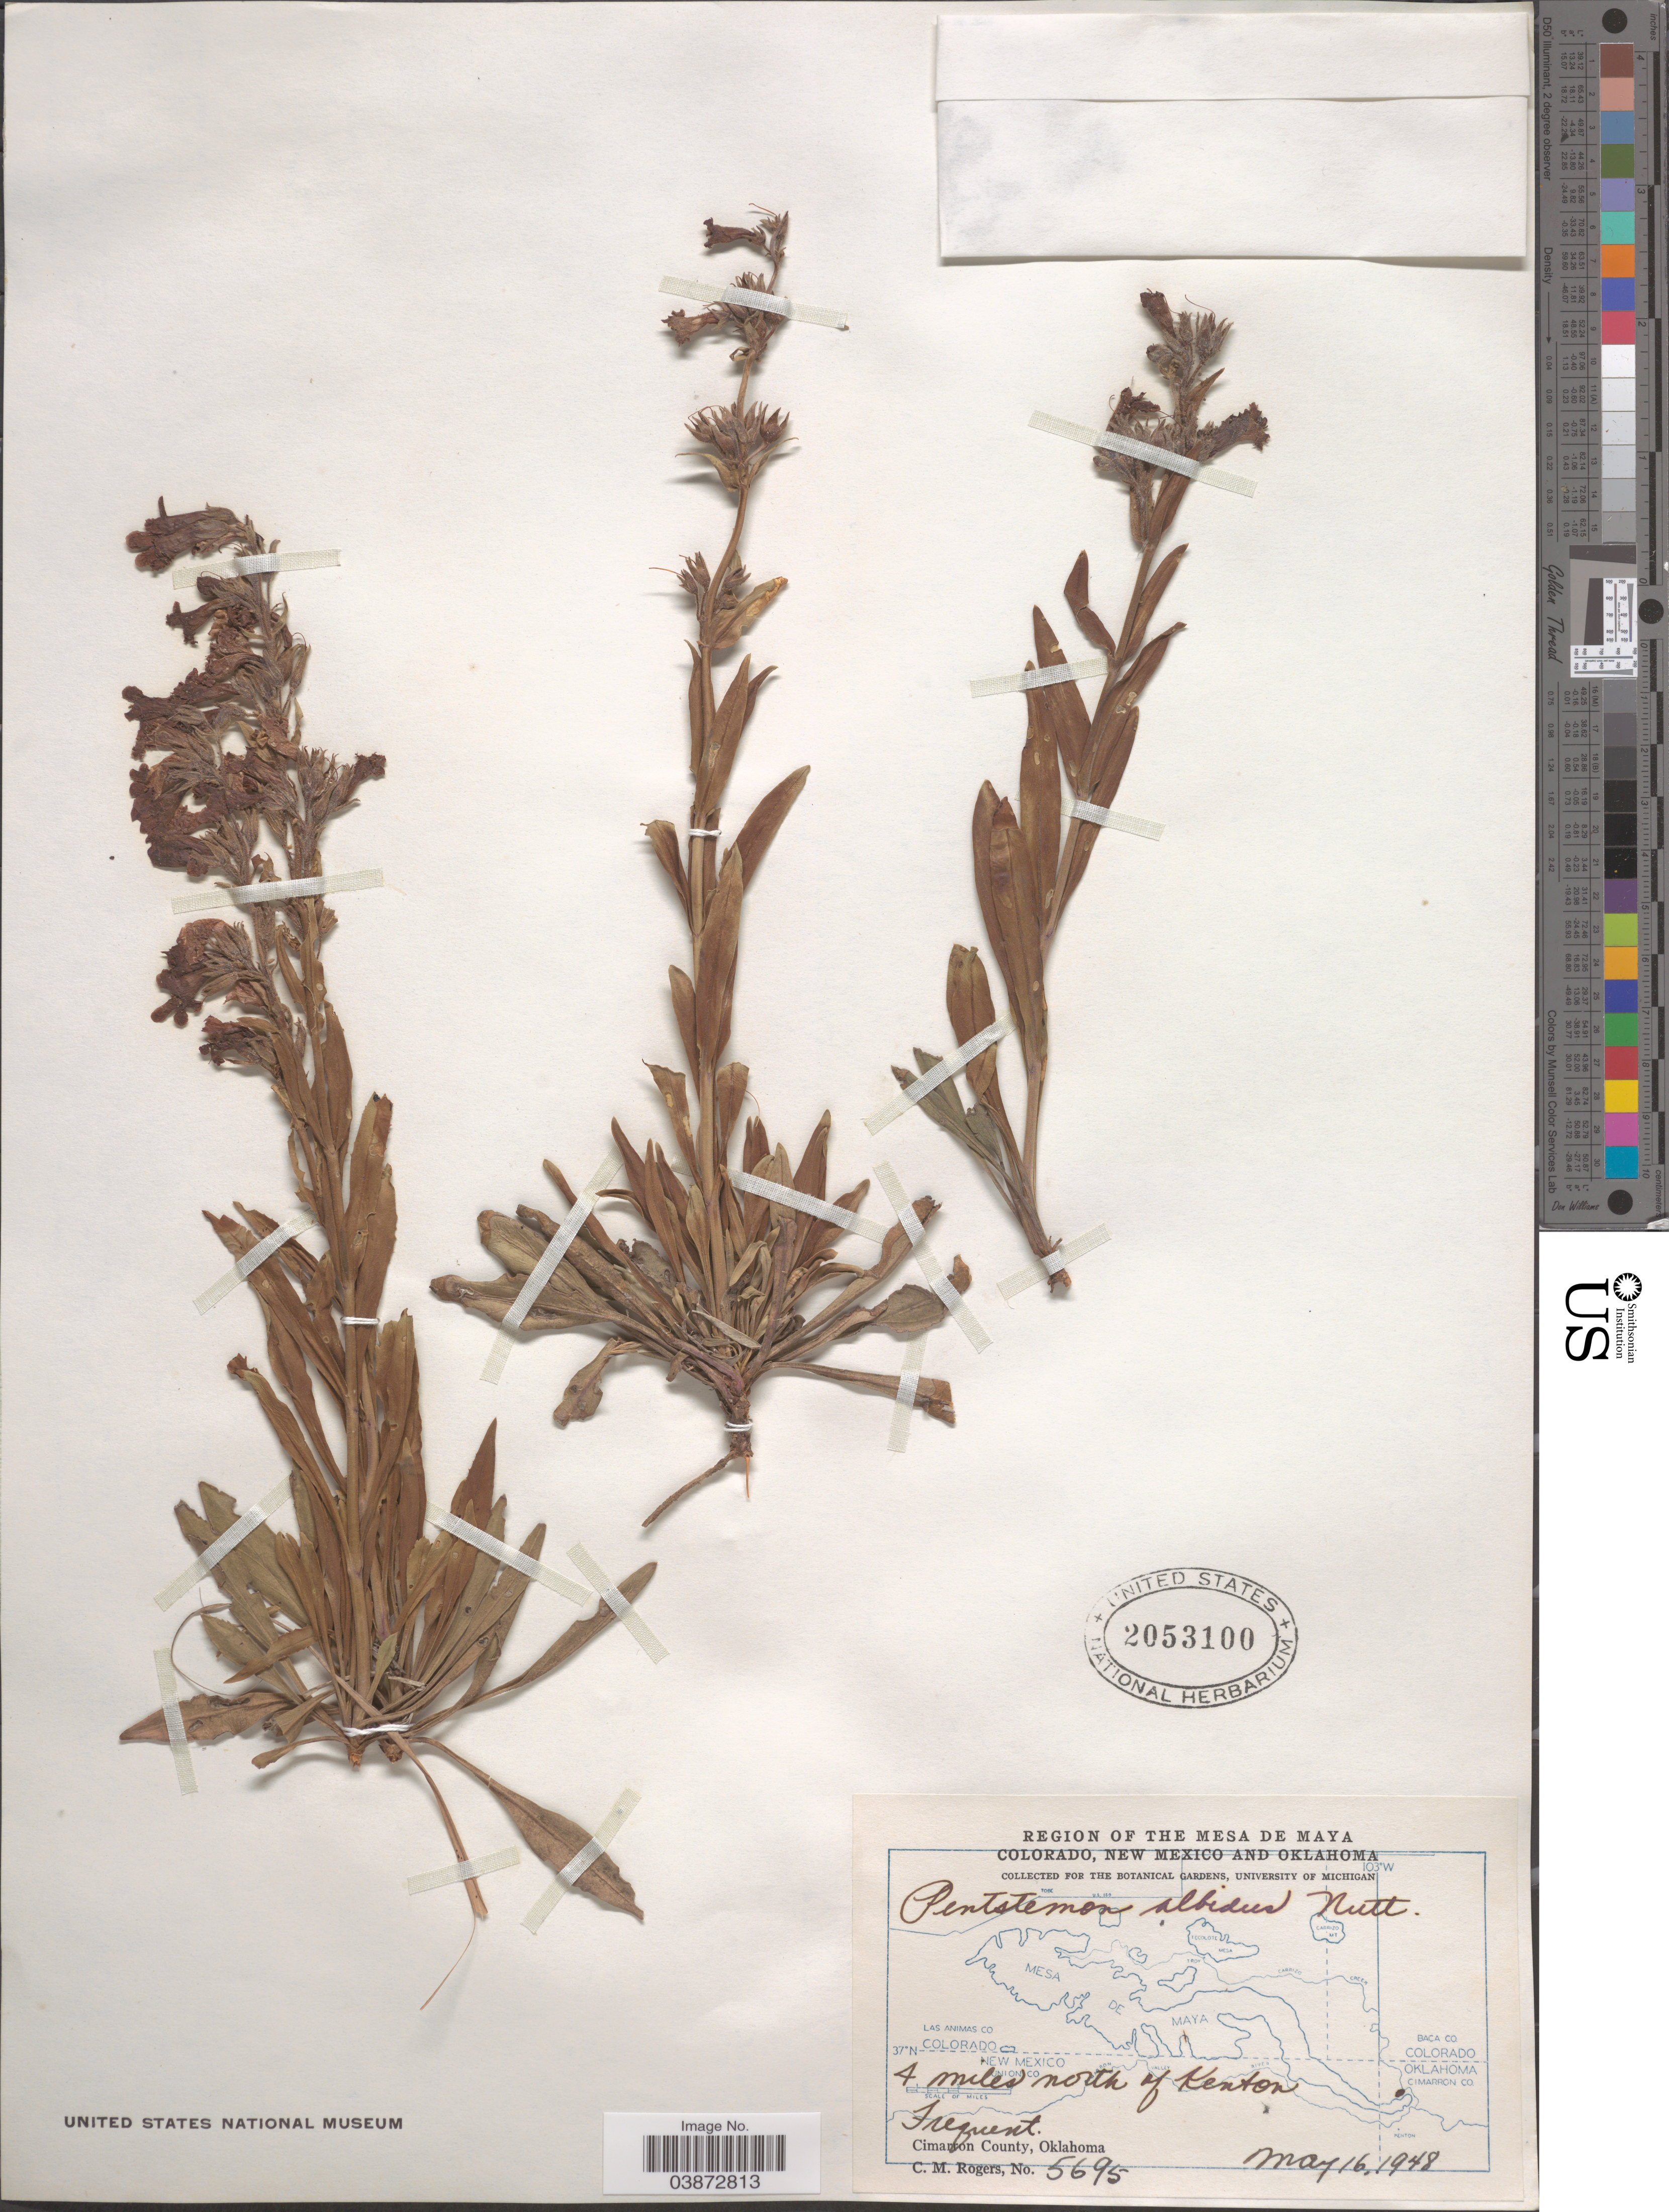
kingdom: Plantae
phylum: Tracheophyta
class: Magnoliopsida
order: Lamiales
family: Plantaginaceae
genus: Penstemon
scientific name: Penstemon albidus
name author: Nutt.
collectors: C. M. Rogers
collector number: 5695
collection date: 1948-05-16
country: United States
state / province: Oklahoma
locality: Region of the Mesa de Maya. 4 miles north of Kenton. Cimarron County.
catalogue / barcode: US 2053100